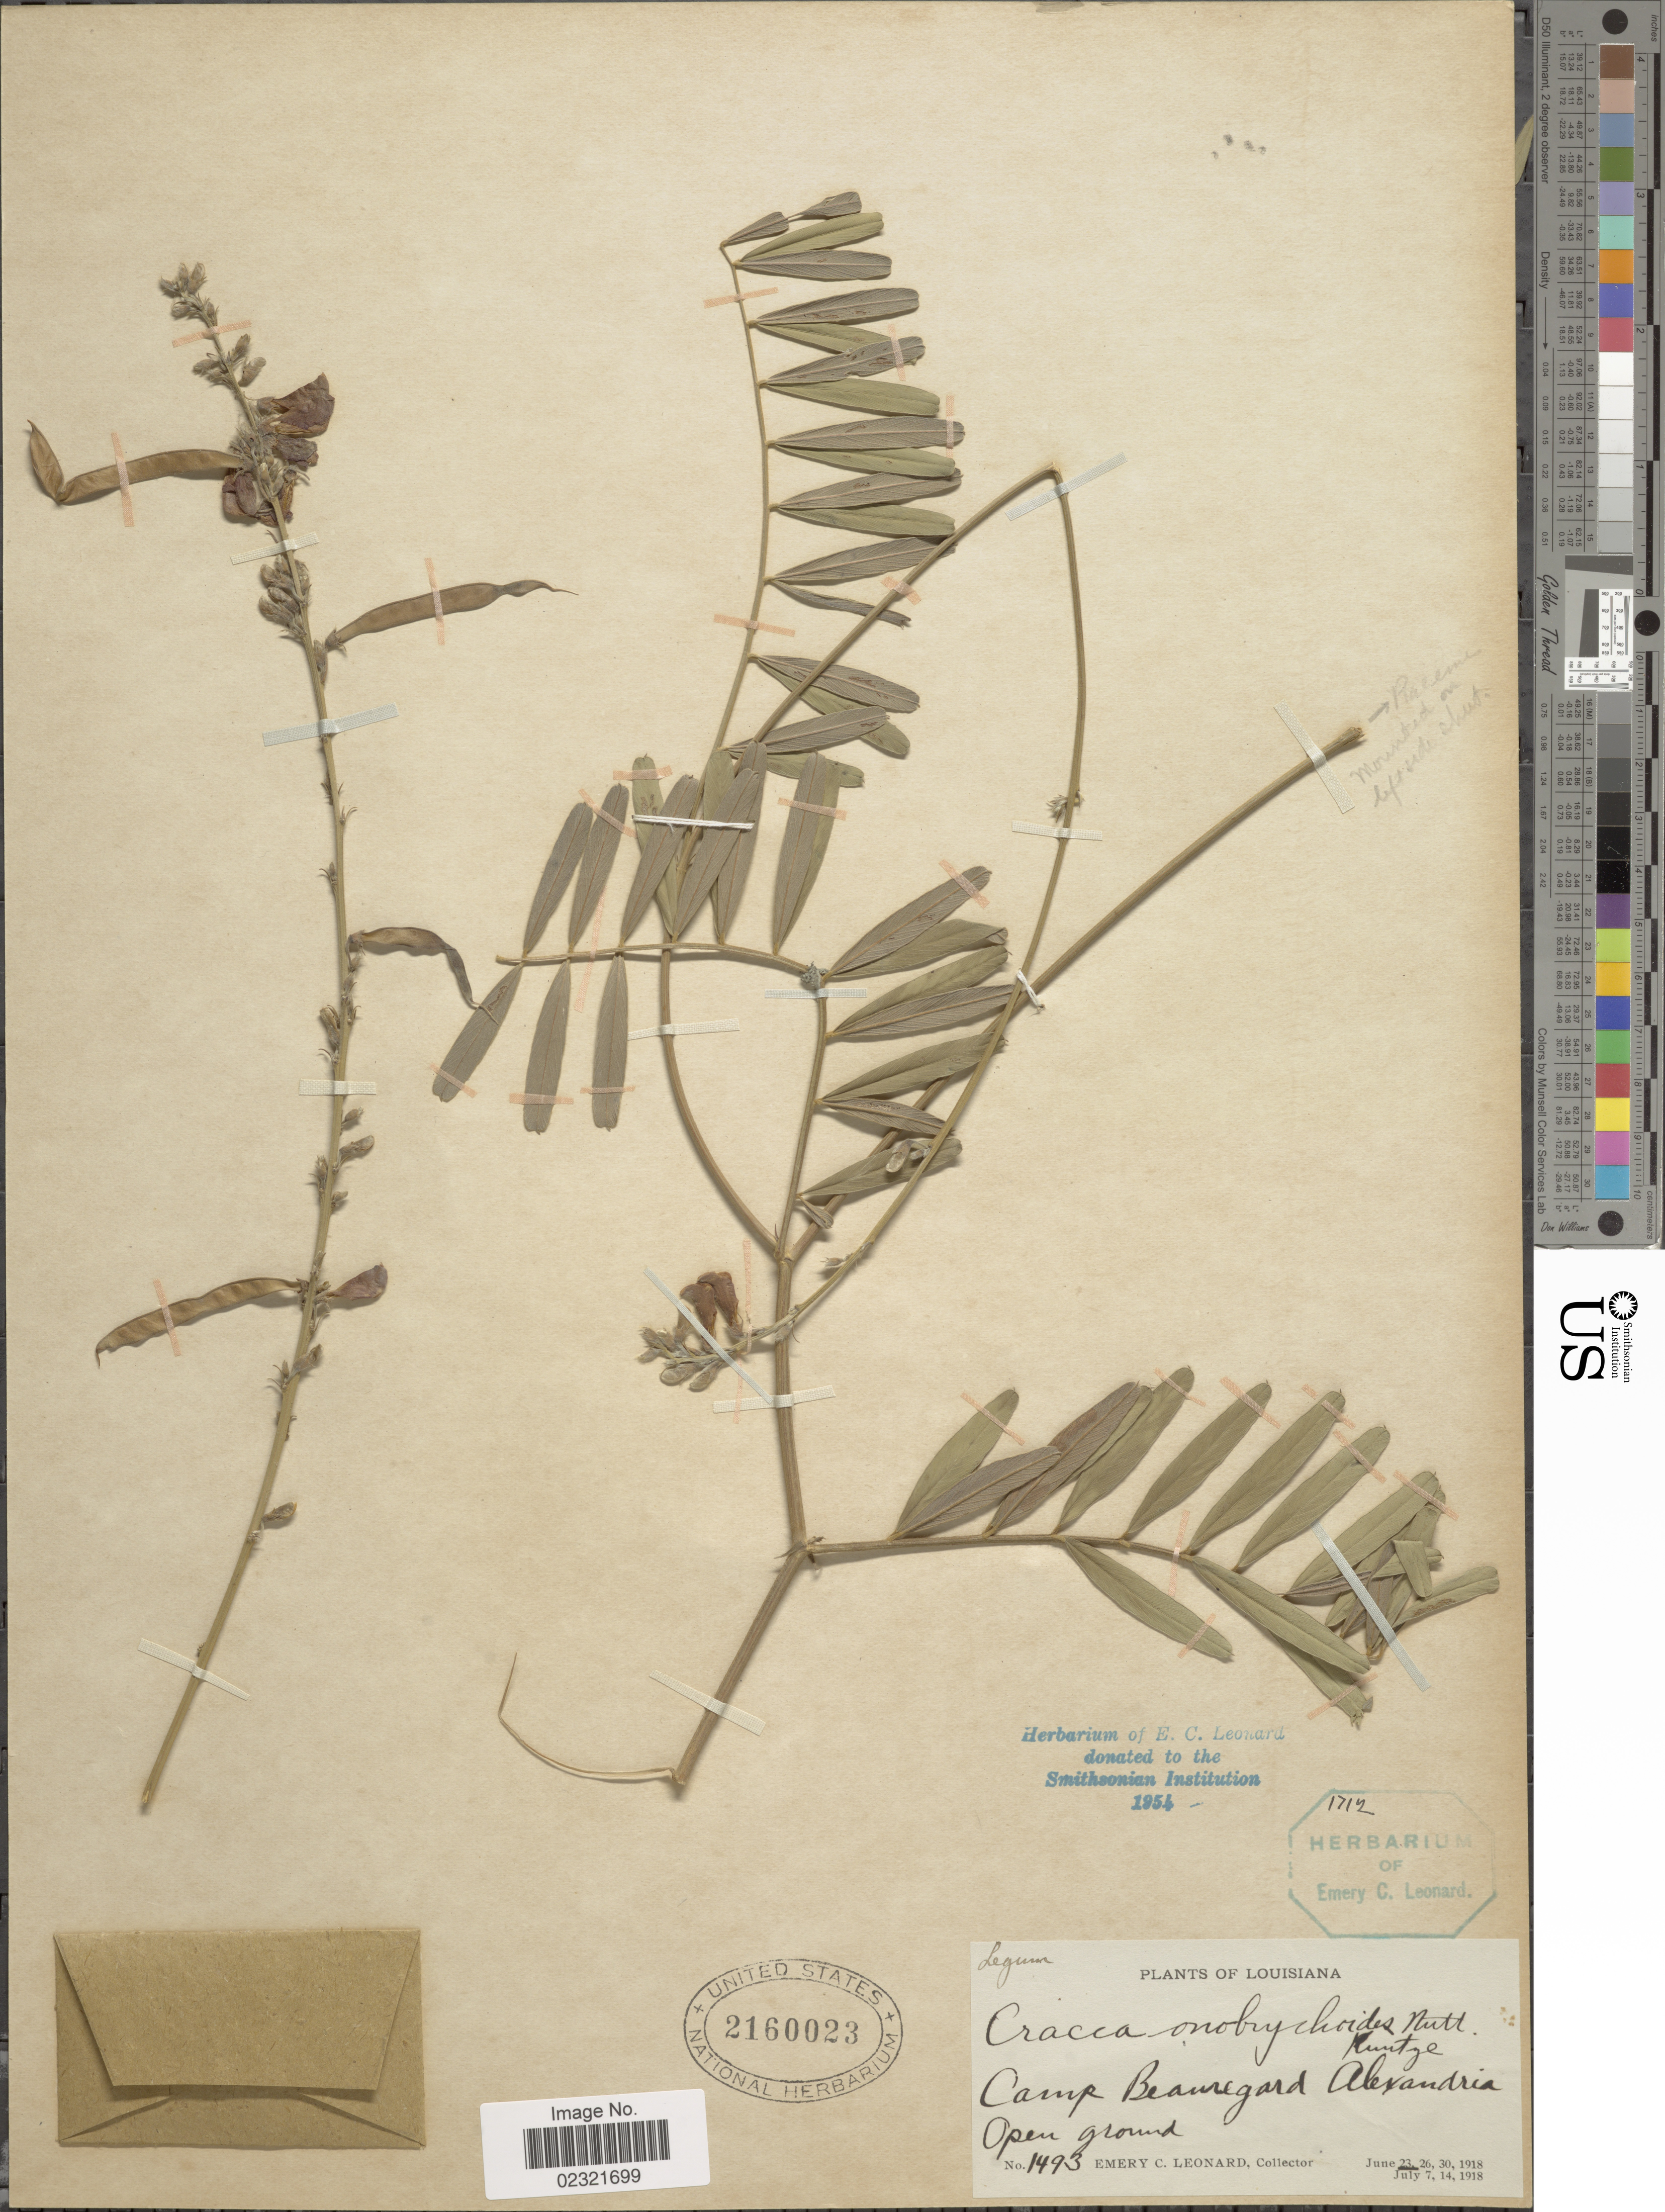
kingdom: Plantae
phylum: Tracheophyta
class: Magnoliopsida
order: Fabales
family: Fabaceae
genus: Tephrosia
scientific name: Tephrosia onobrychoides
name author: Nutt.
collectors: E. C. Leonard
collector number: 1493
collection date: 1918-06-23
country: United States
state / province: Louisiana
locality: Camp Beauregard Alexandria, Open ground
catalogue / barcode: US 2160023